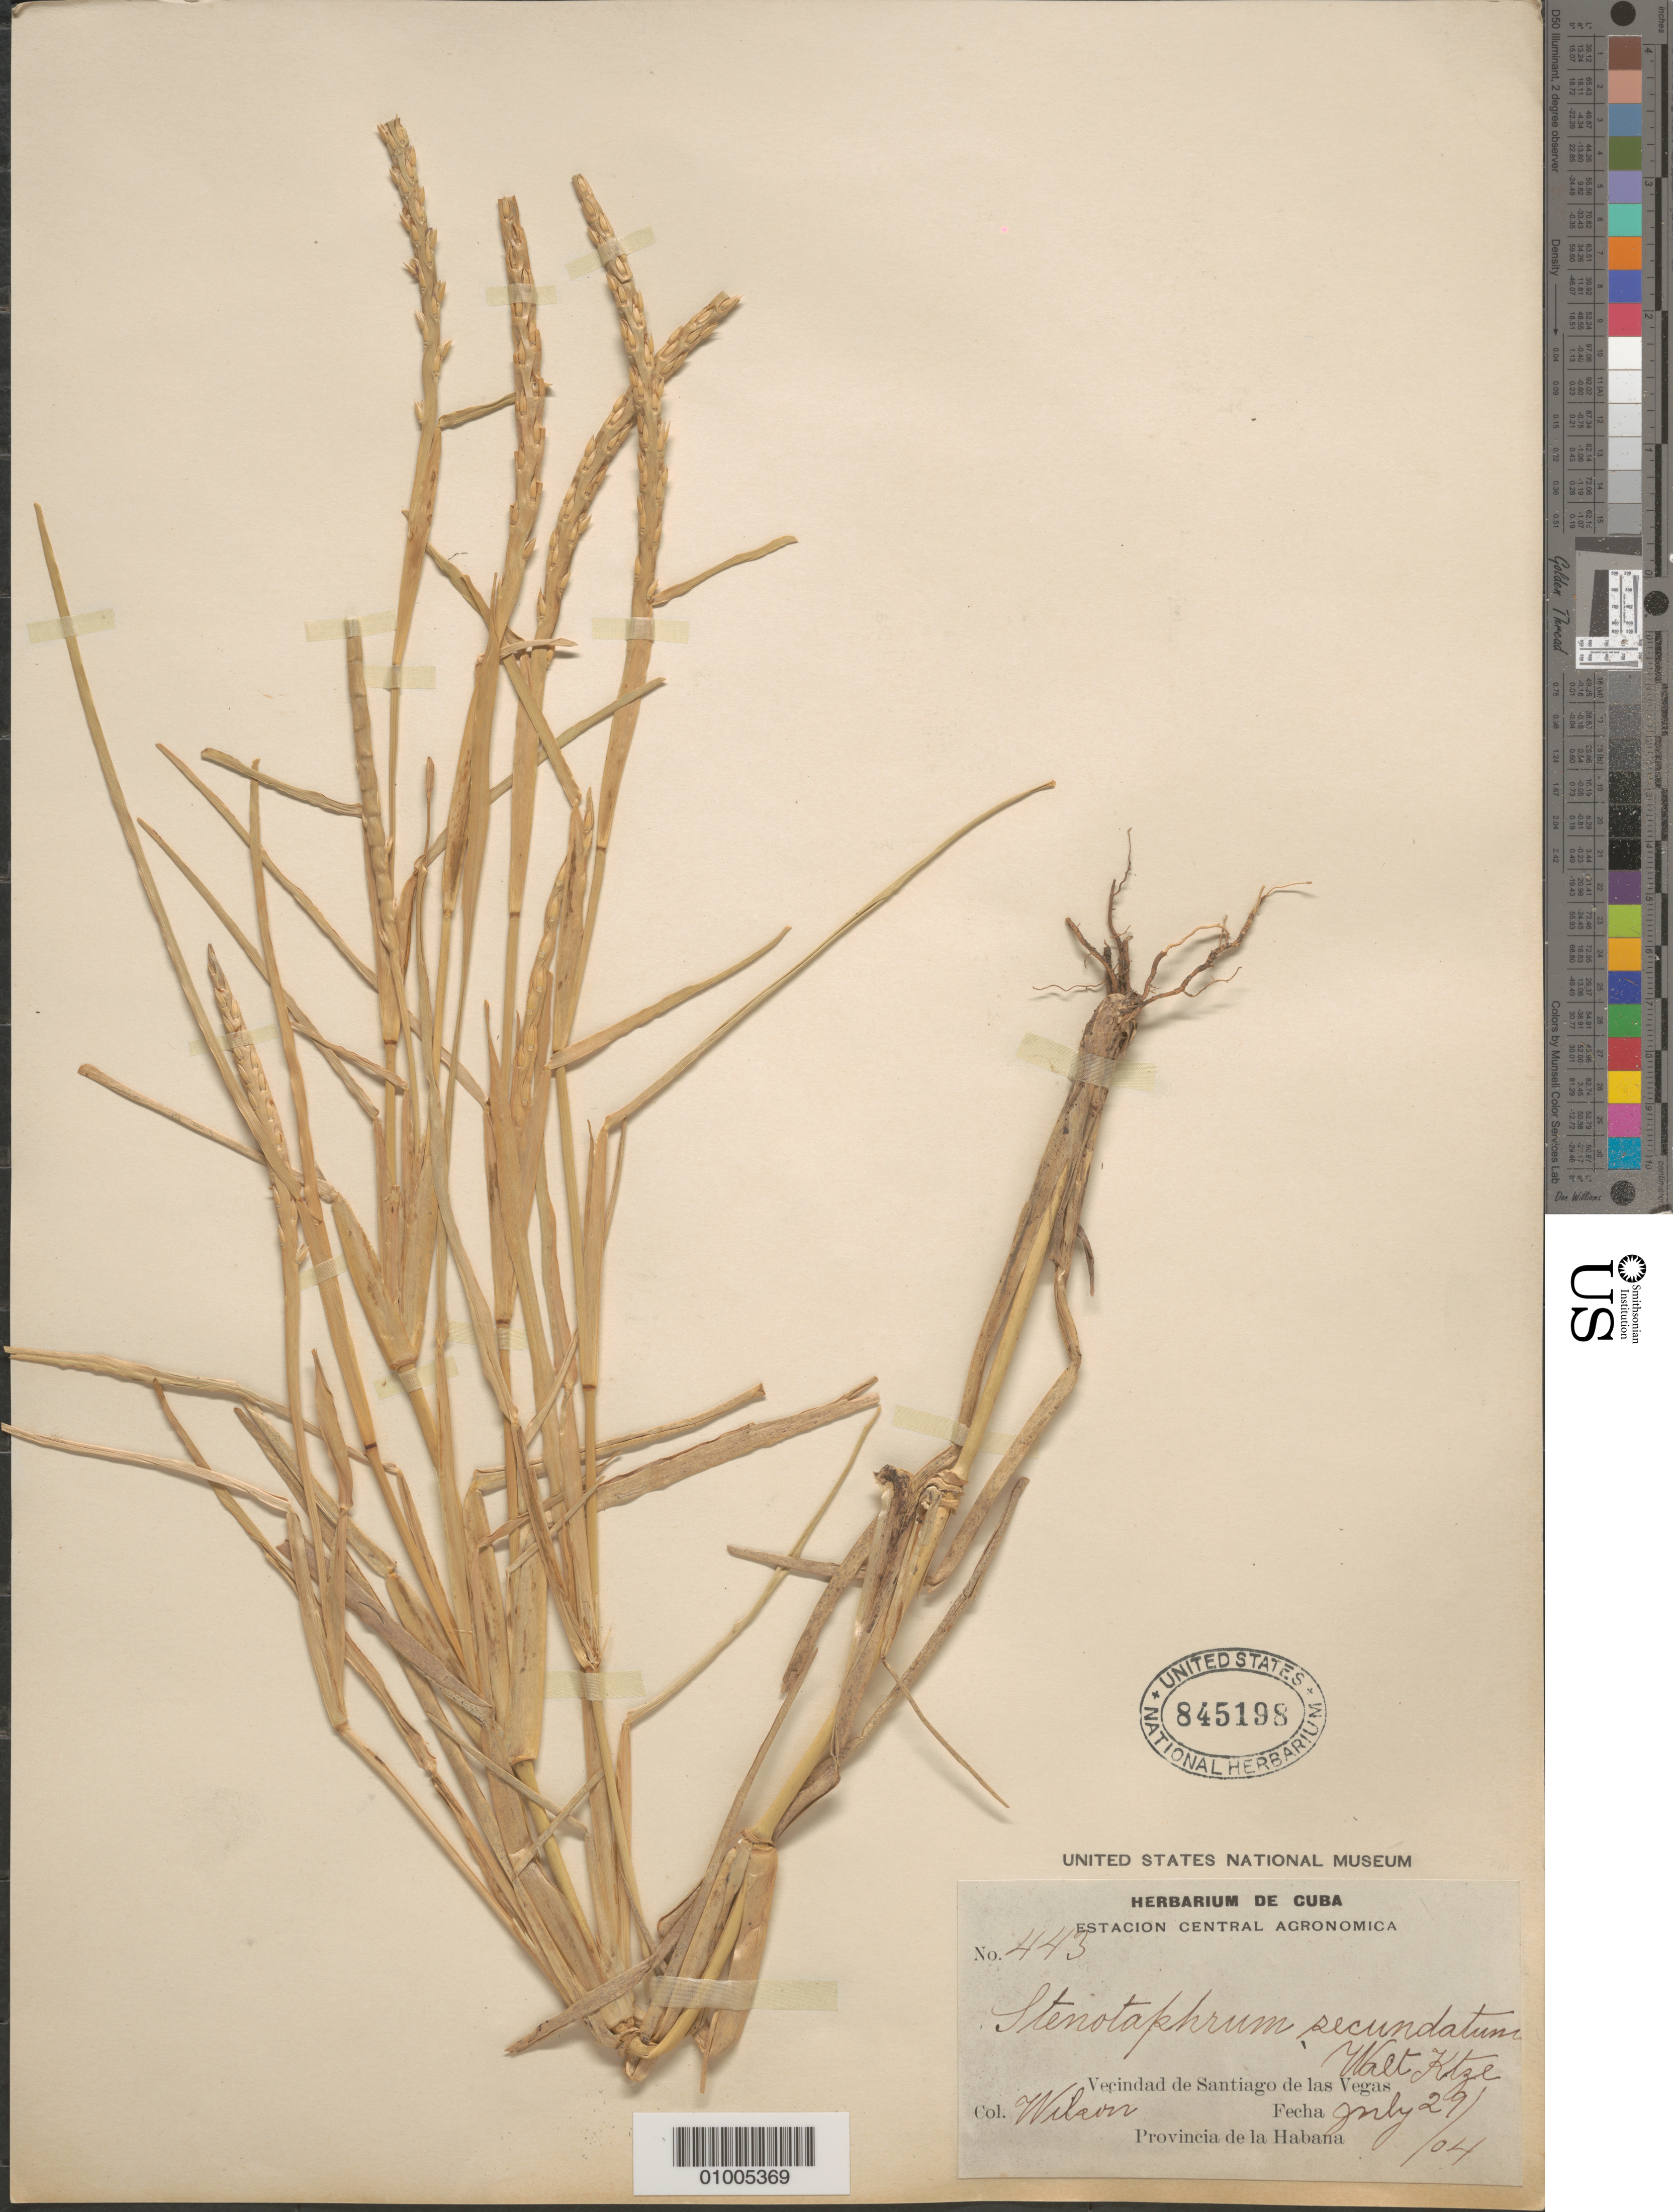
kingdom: Plantae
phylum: Tracheophyta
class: Liliopsida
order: Poales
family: Poaceae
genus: Stenotaphrum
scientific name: Stenotaphrum secundatum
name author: (Walter) Kuntze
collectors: -- Wilson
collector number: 443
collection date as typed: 29 Jul 1904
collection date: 1904-07-29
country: Cuba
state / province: La Habana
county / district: Municipio Boyeros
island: Cuba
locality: Santiago de las Vegas (vecindad de)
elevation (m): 97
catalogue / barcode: US 845198